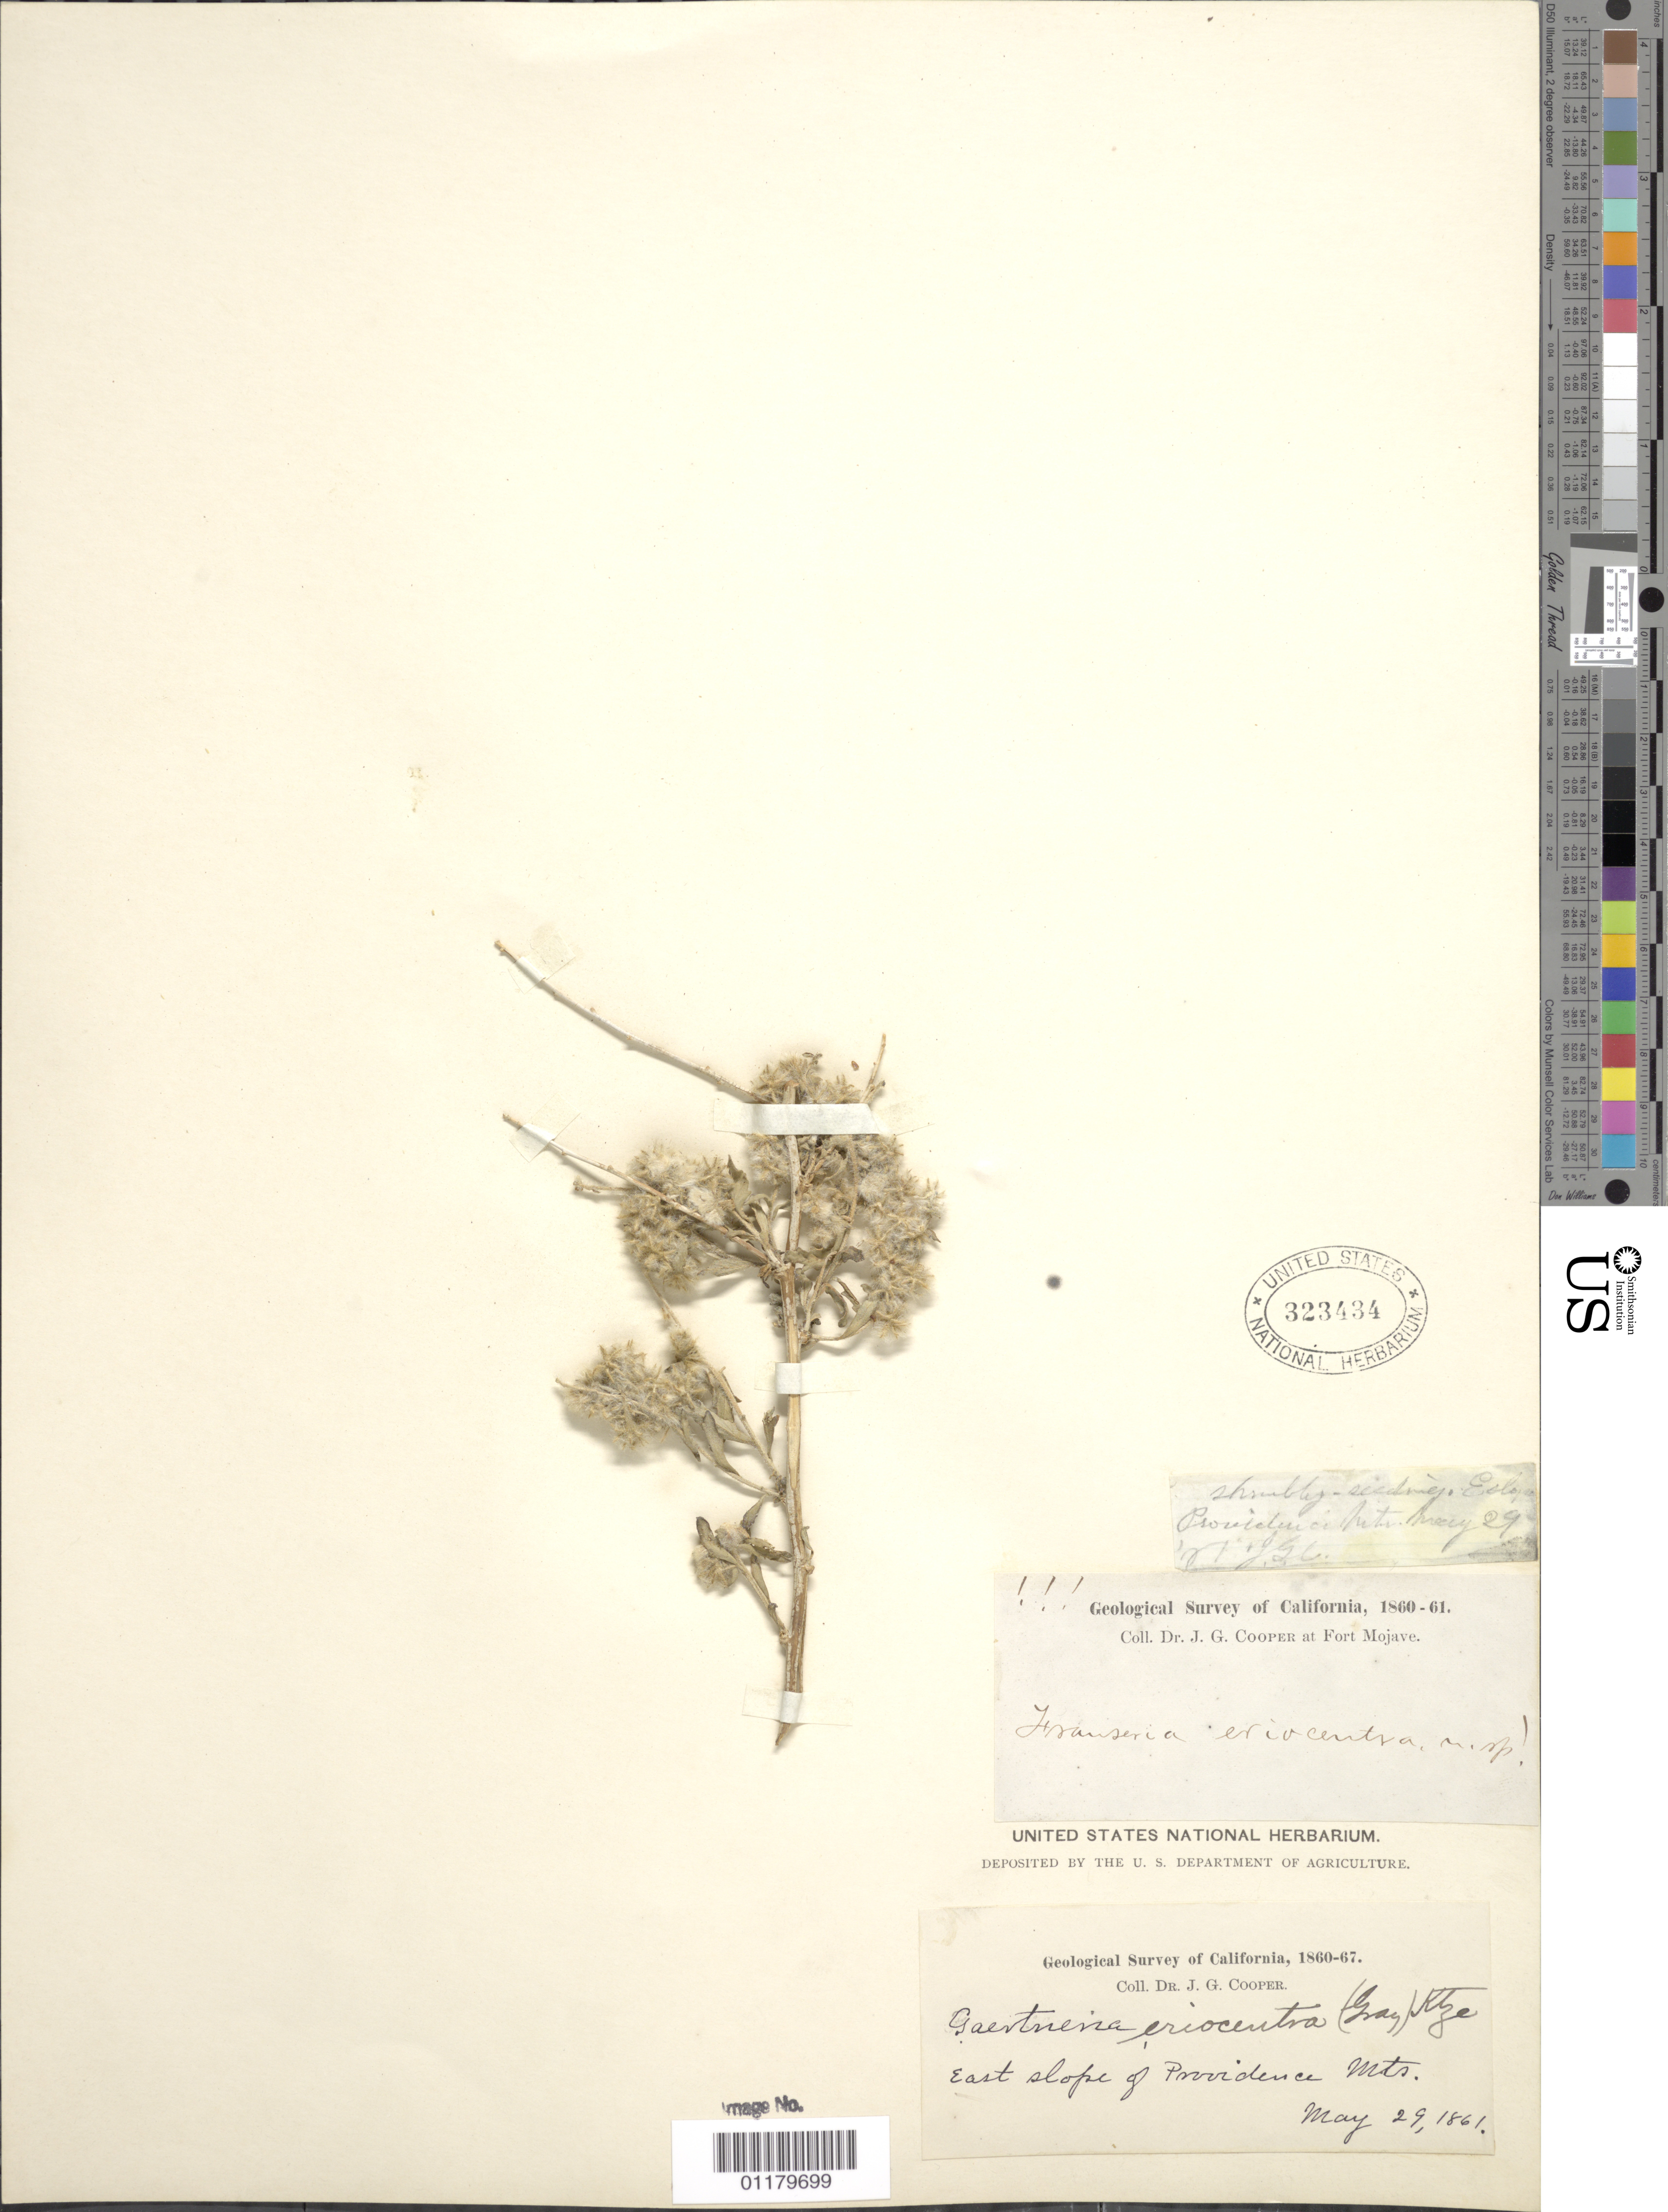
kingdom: Plantae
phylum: Tracheophyta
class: Magnoliopsida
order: Asterales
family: Asteraceae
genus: Franseria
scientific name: Franseria eriocentra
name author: A. Gray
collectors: J. G. Cooper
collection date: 1861-05-29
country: United States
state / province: California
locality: Providence Mountain, east slope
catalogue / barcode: US 323434